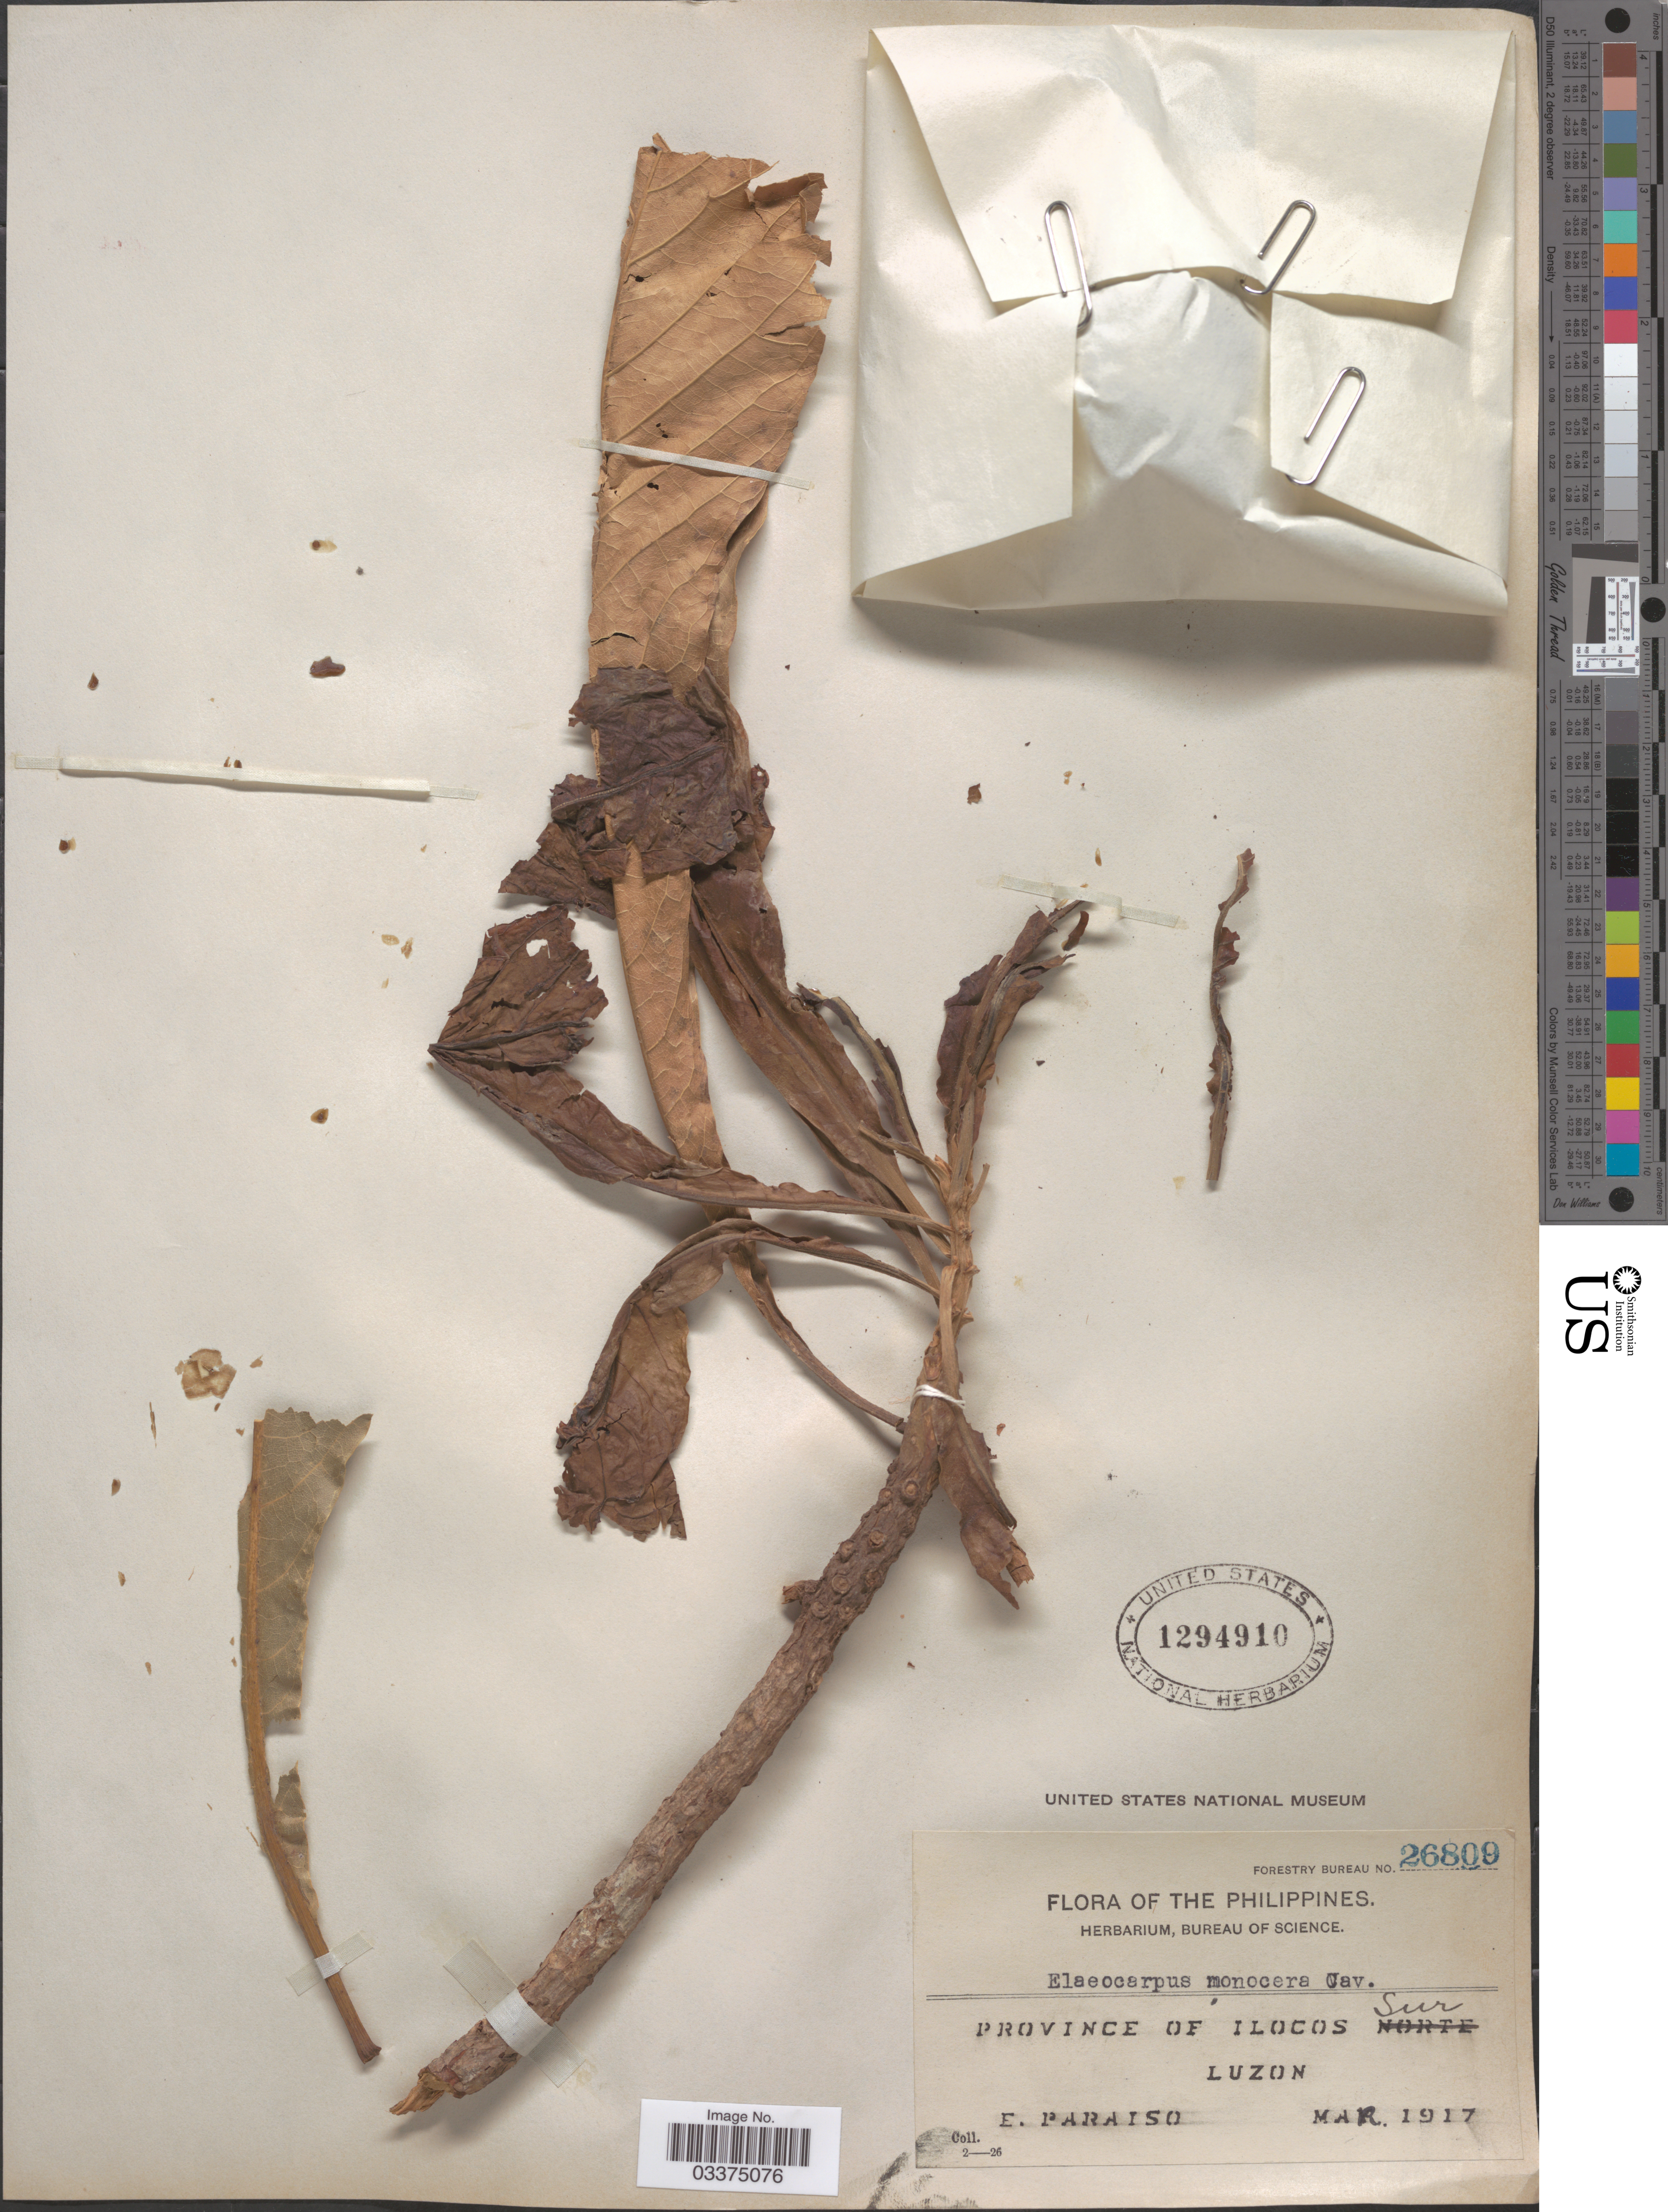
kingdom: Plantae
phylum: Tracheophyta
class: Magnoliopsida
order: Oxalidales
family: Elaeocarpaceae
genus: Elaeocarpus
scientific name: Elaeocarpus monocera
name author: Cav.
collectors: E. Paraiso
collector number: Forestry Bureau 26809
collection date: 1917-03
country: Philippines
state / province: Ilocos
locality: Province of Ilocos Sur, Luzon.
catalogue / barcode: US 1294910